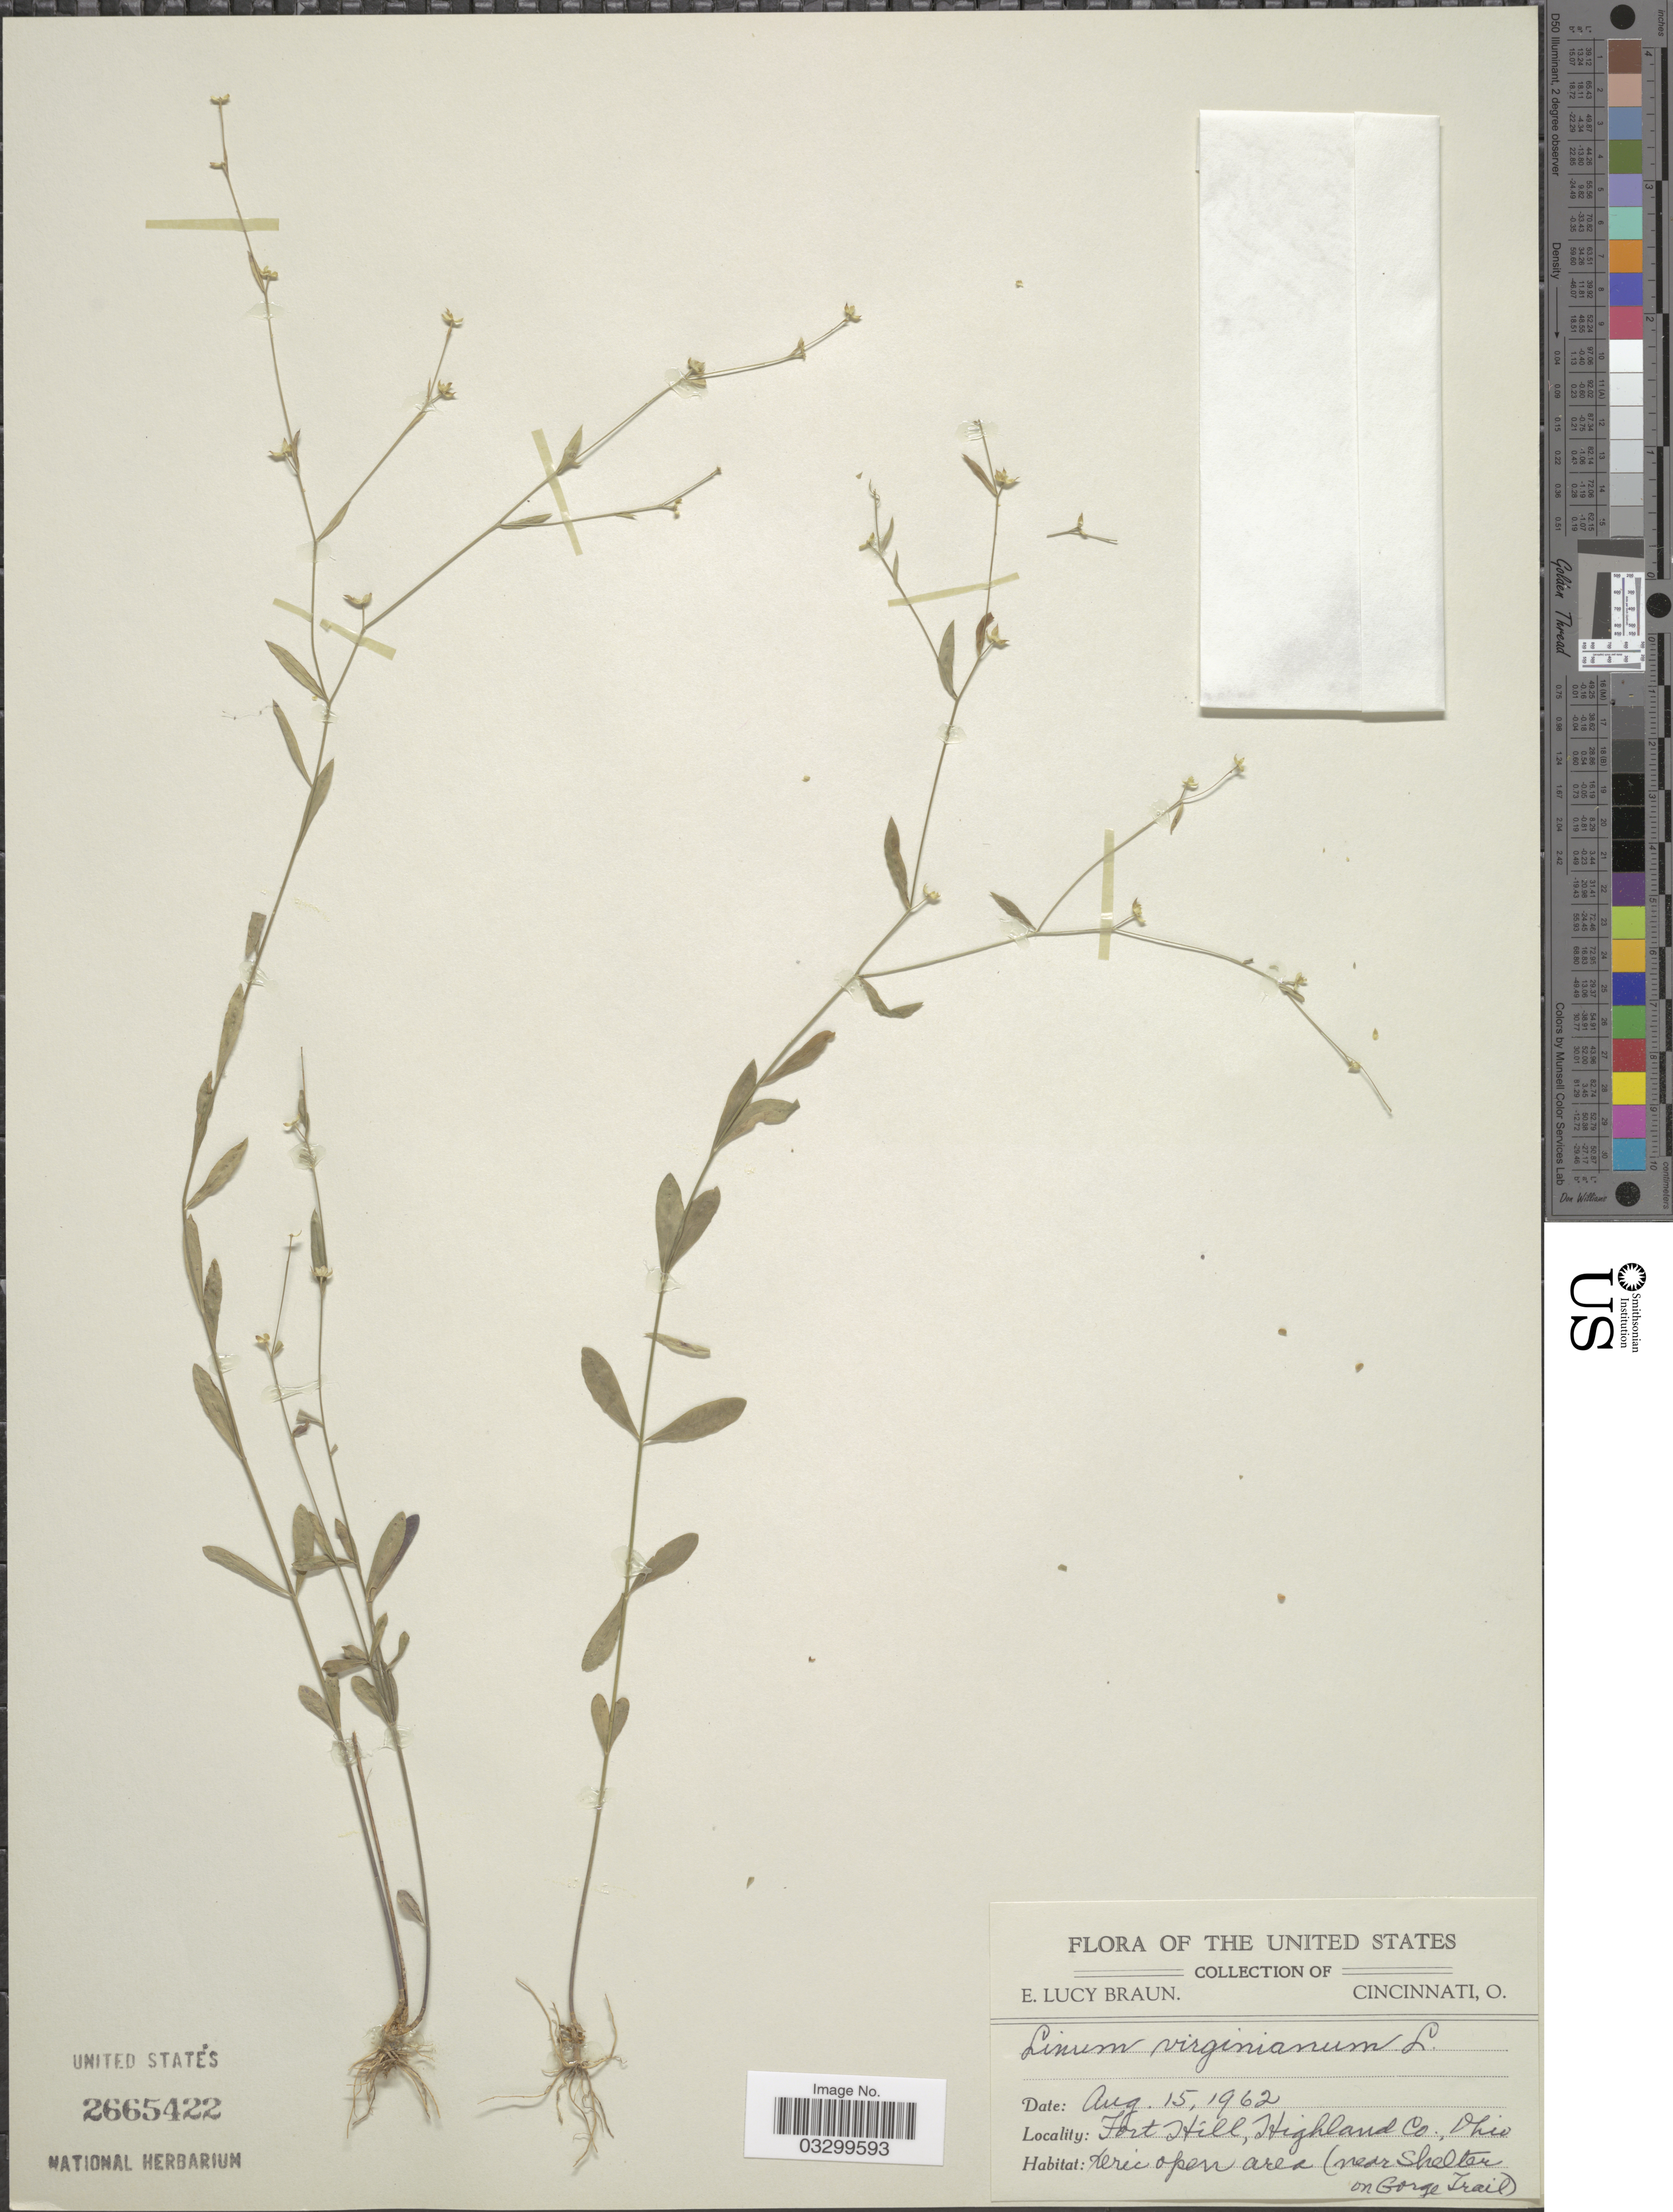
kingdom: Plantae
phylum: Tracheophyta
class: Magnoliopsida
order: Malpighiales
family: Linaceae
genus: Linum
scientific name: Linum virginianum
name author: L.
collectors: E. L. Braun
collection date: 1962-08-15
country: United States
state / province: Ohio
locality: Forth Hill, Highland Co., (near Shelter on Gorge Trail).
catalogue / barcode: US 2665422